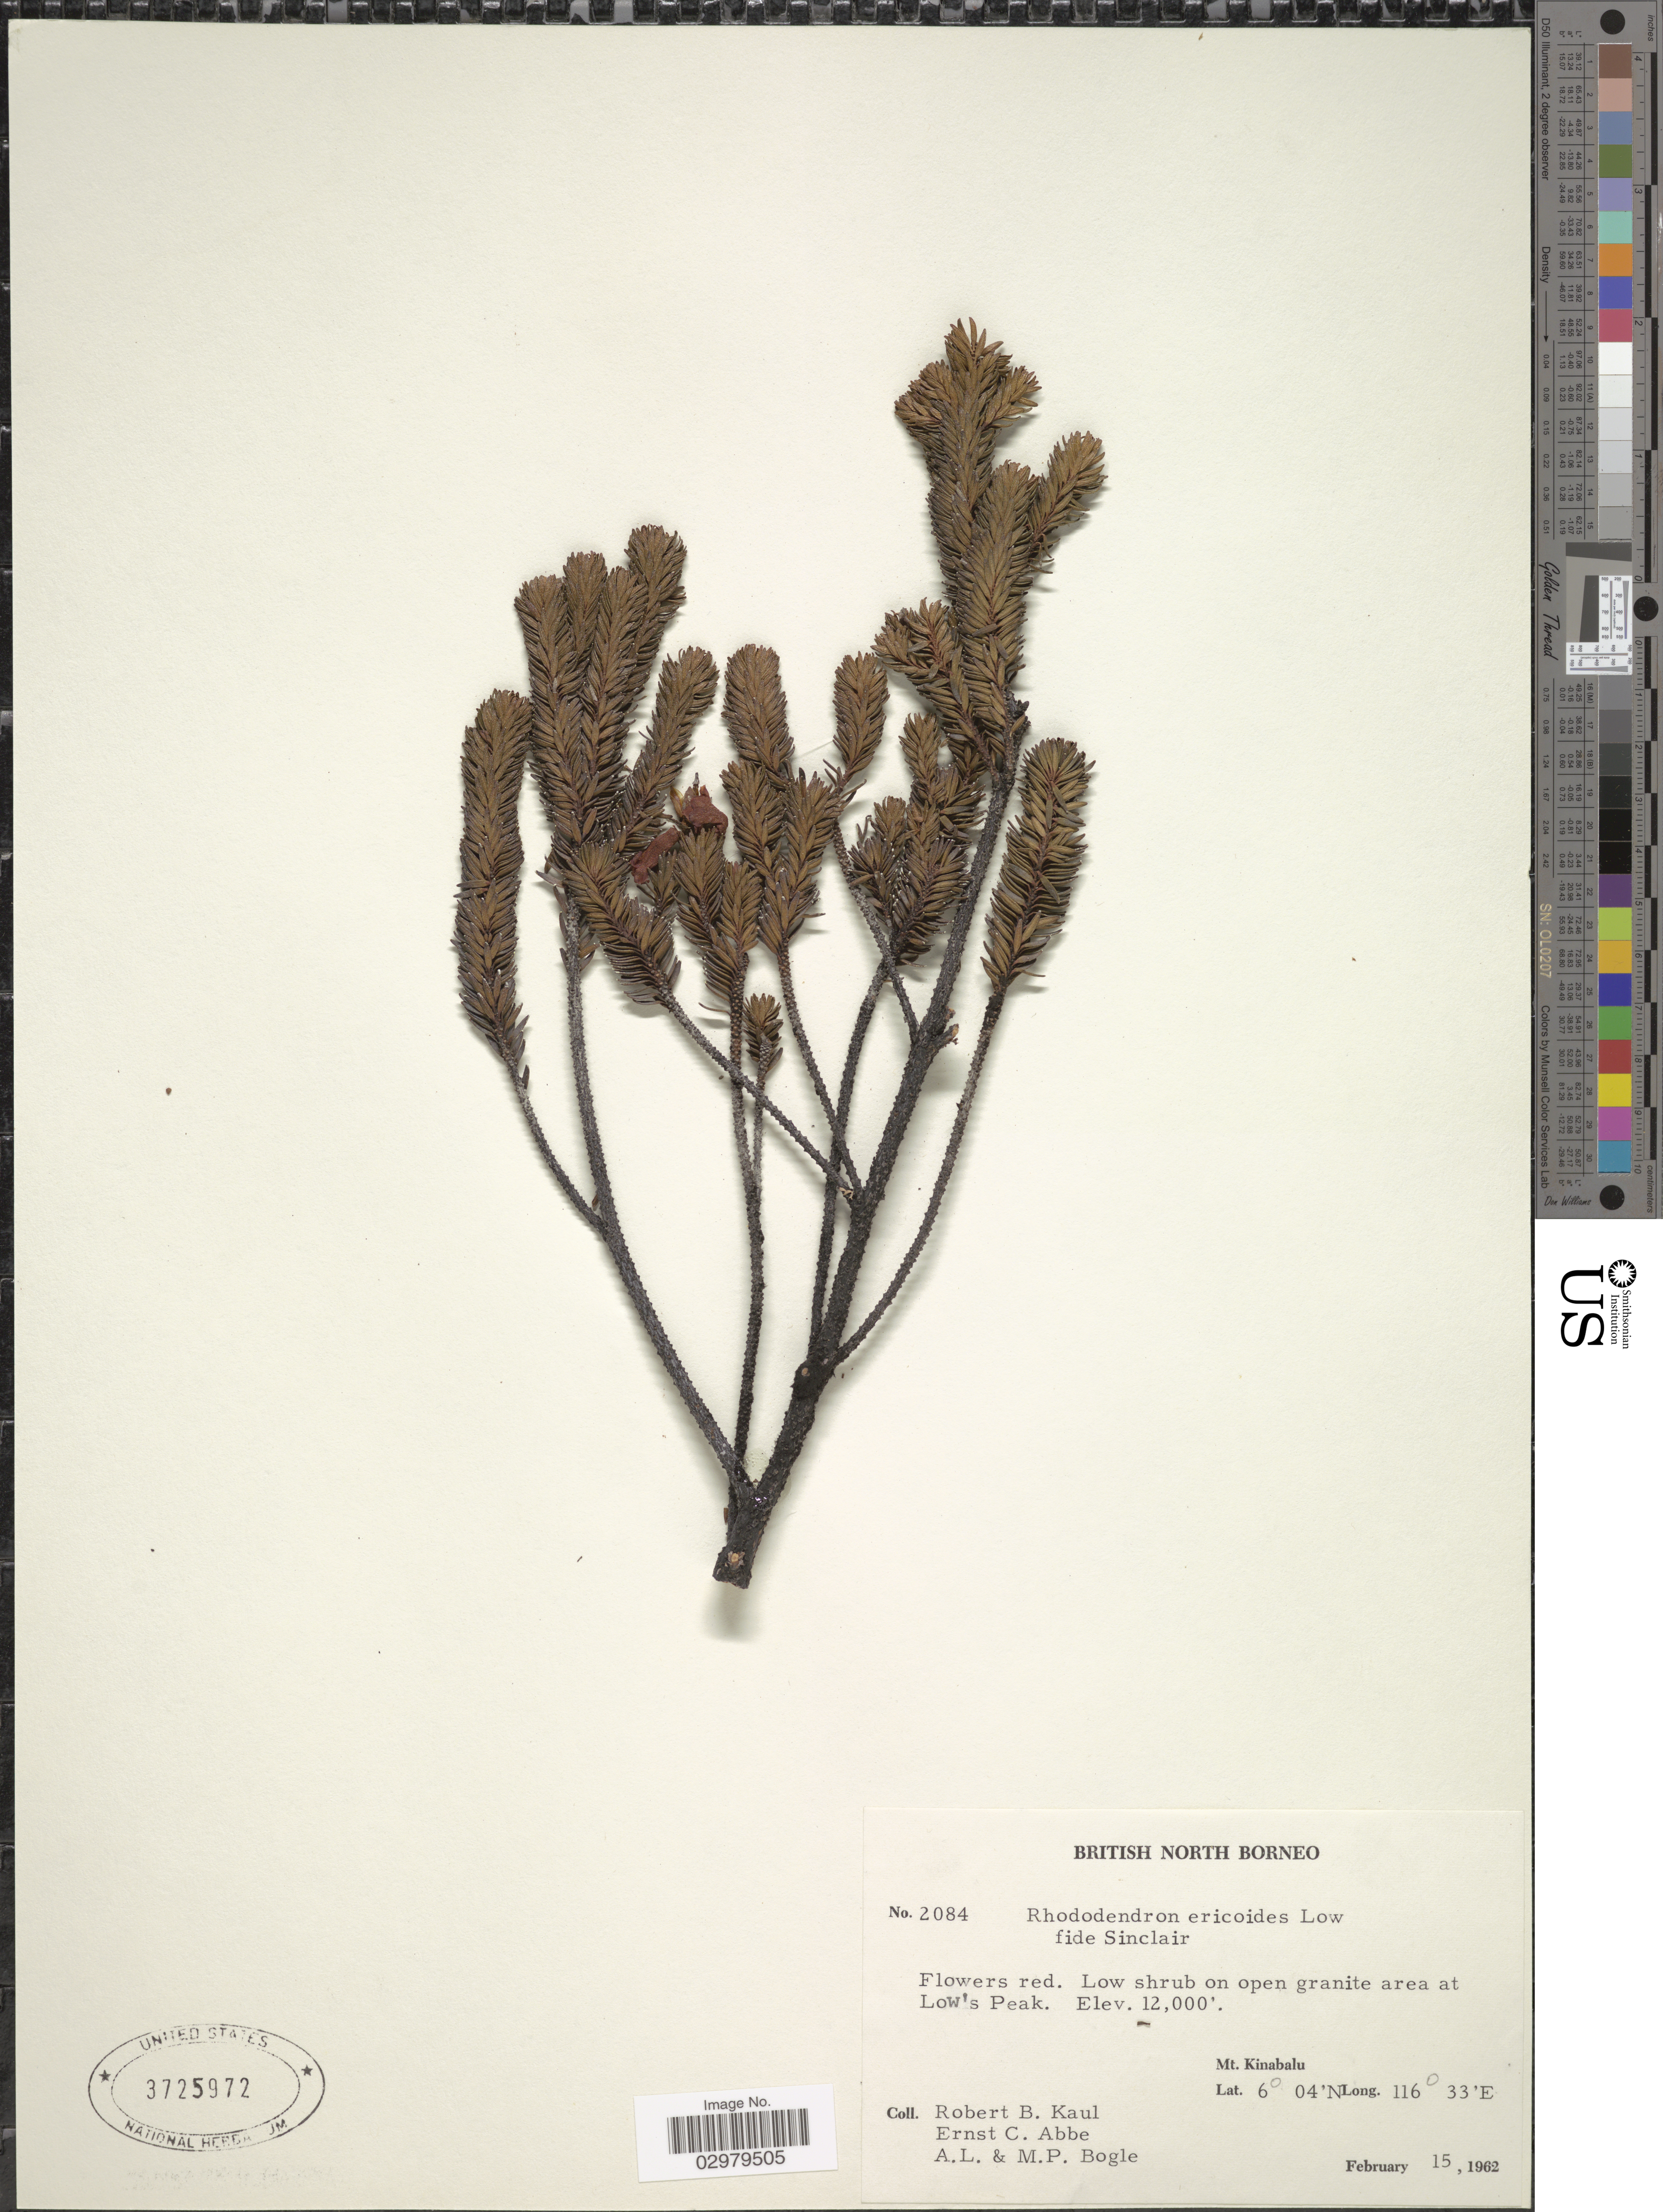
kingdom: Plantae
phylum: Tracheophyta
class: Magnoliopsida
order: Ericales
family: Ericaceae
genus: Rhododendron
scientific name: Rhododendron ericoides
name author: H. Low ex Hook. f.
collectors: R. Kaul, E. C. Abbe, Bogle, A.L. & M. Bogle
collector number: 2084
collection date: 1962-02-15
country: Malaysia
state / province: Sabah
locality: British North Borneo. On open granite area at Low's Peak. Mt. Kinabalu.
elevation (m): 3658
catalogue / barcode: US 3725972